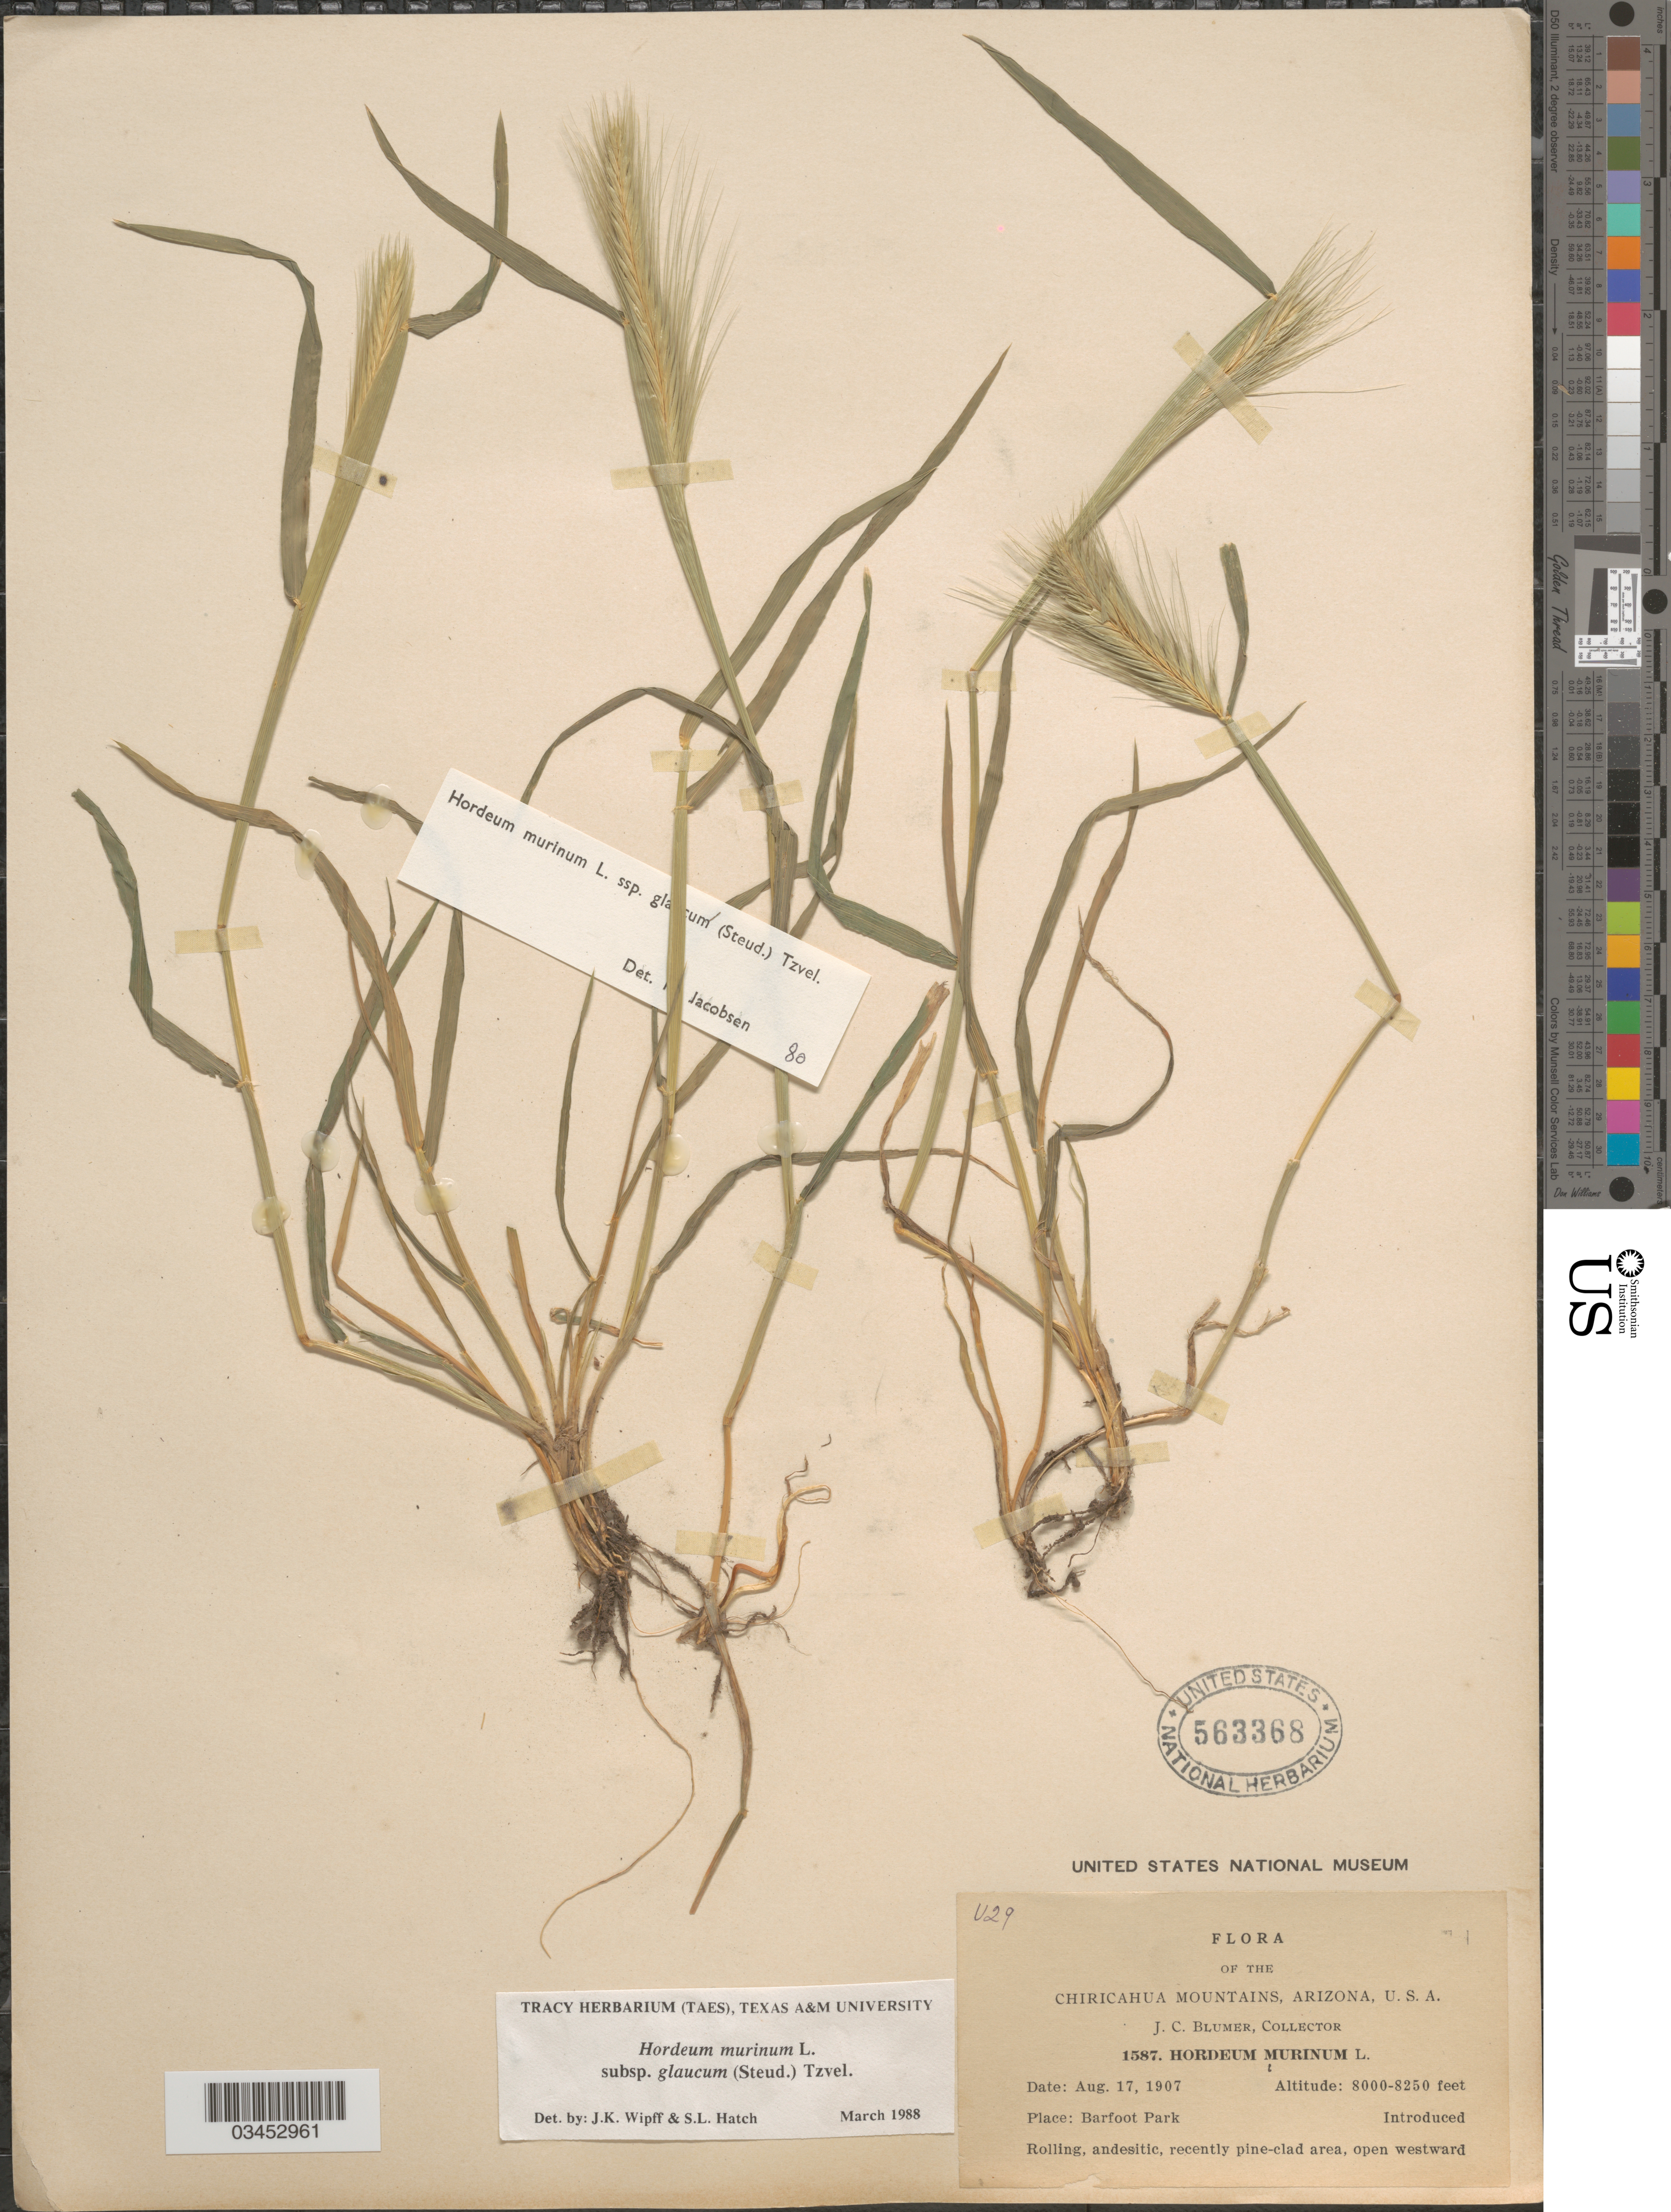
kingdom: Plantae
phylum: Tracheophyta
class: Liliopsida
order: Poales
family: Poaceae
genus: Hordeum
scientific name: Hordeum murinum subsp. glaucum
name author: (Steud.) Tzvelev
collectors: J. C. Blumer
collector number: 1587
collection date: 1907-08-17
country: United States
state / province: Arizona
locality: Chiricahua Mountains. Barfoot Park.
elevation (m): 2438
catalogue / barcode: US 563368